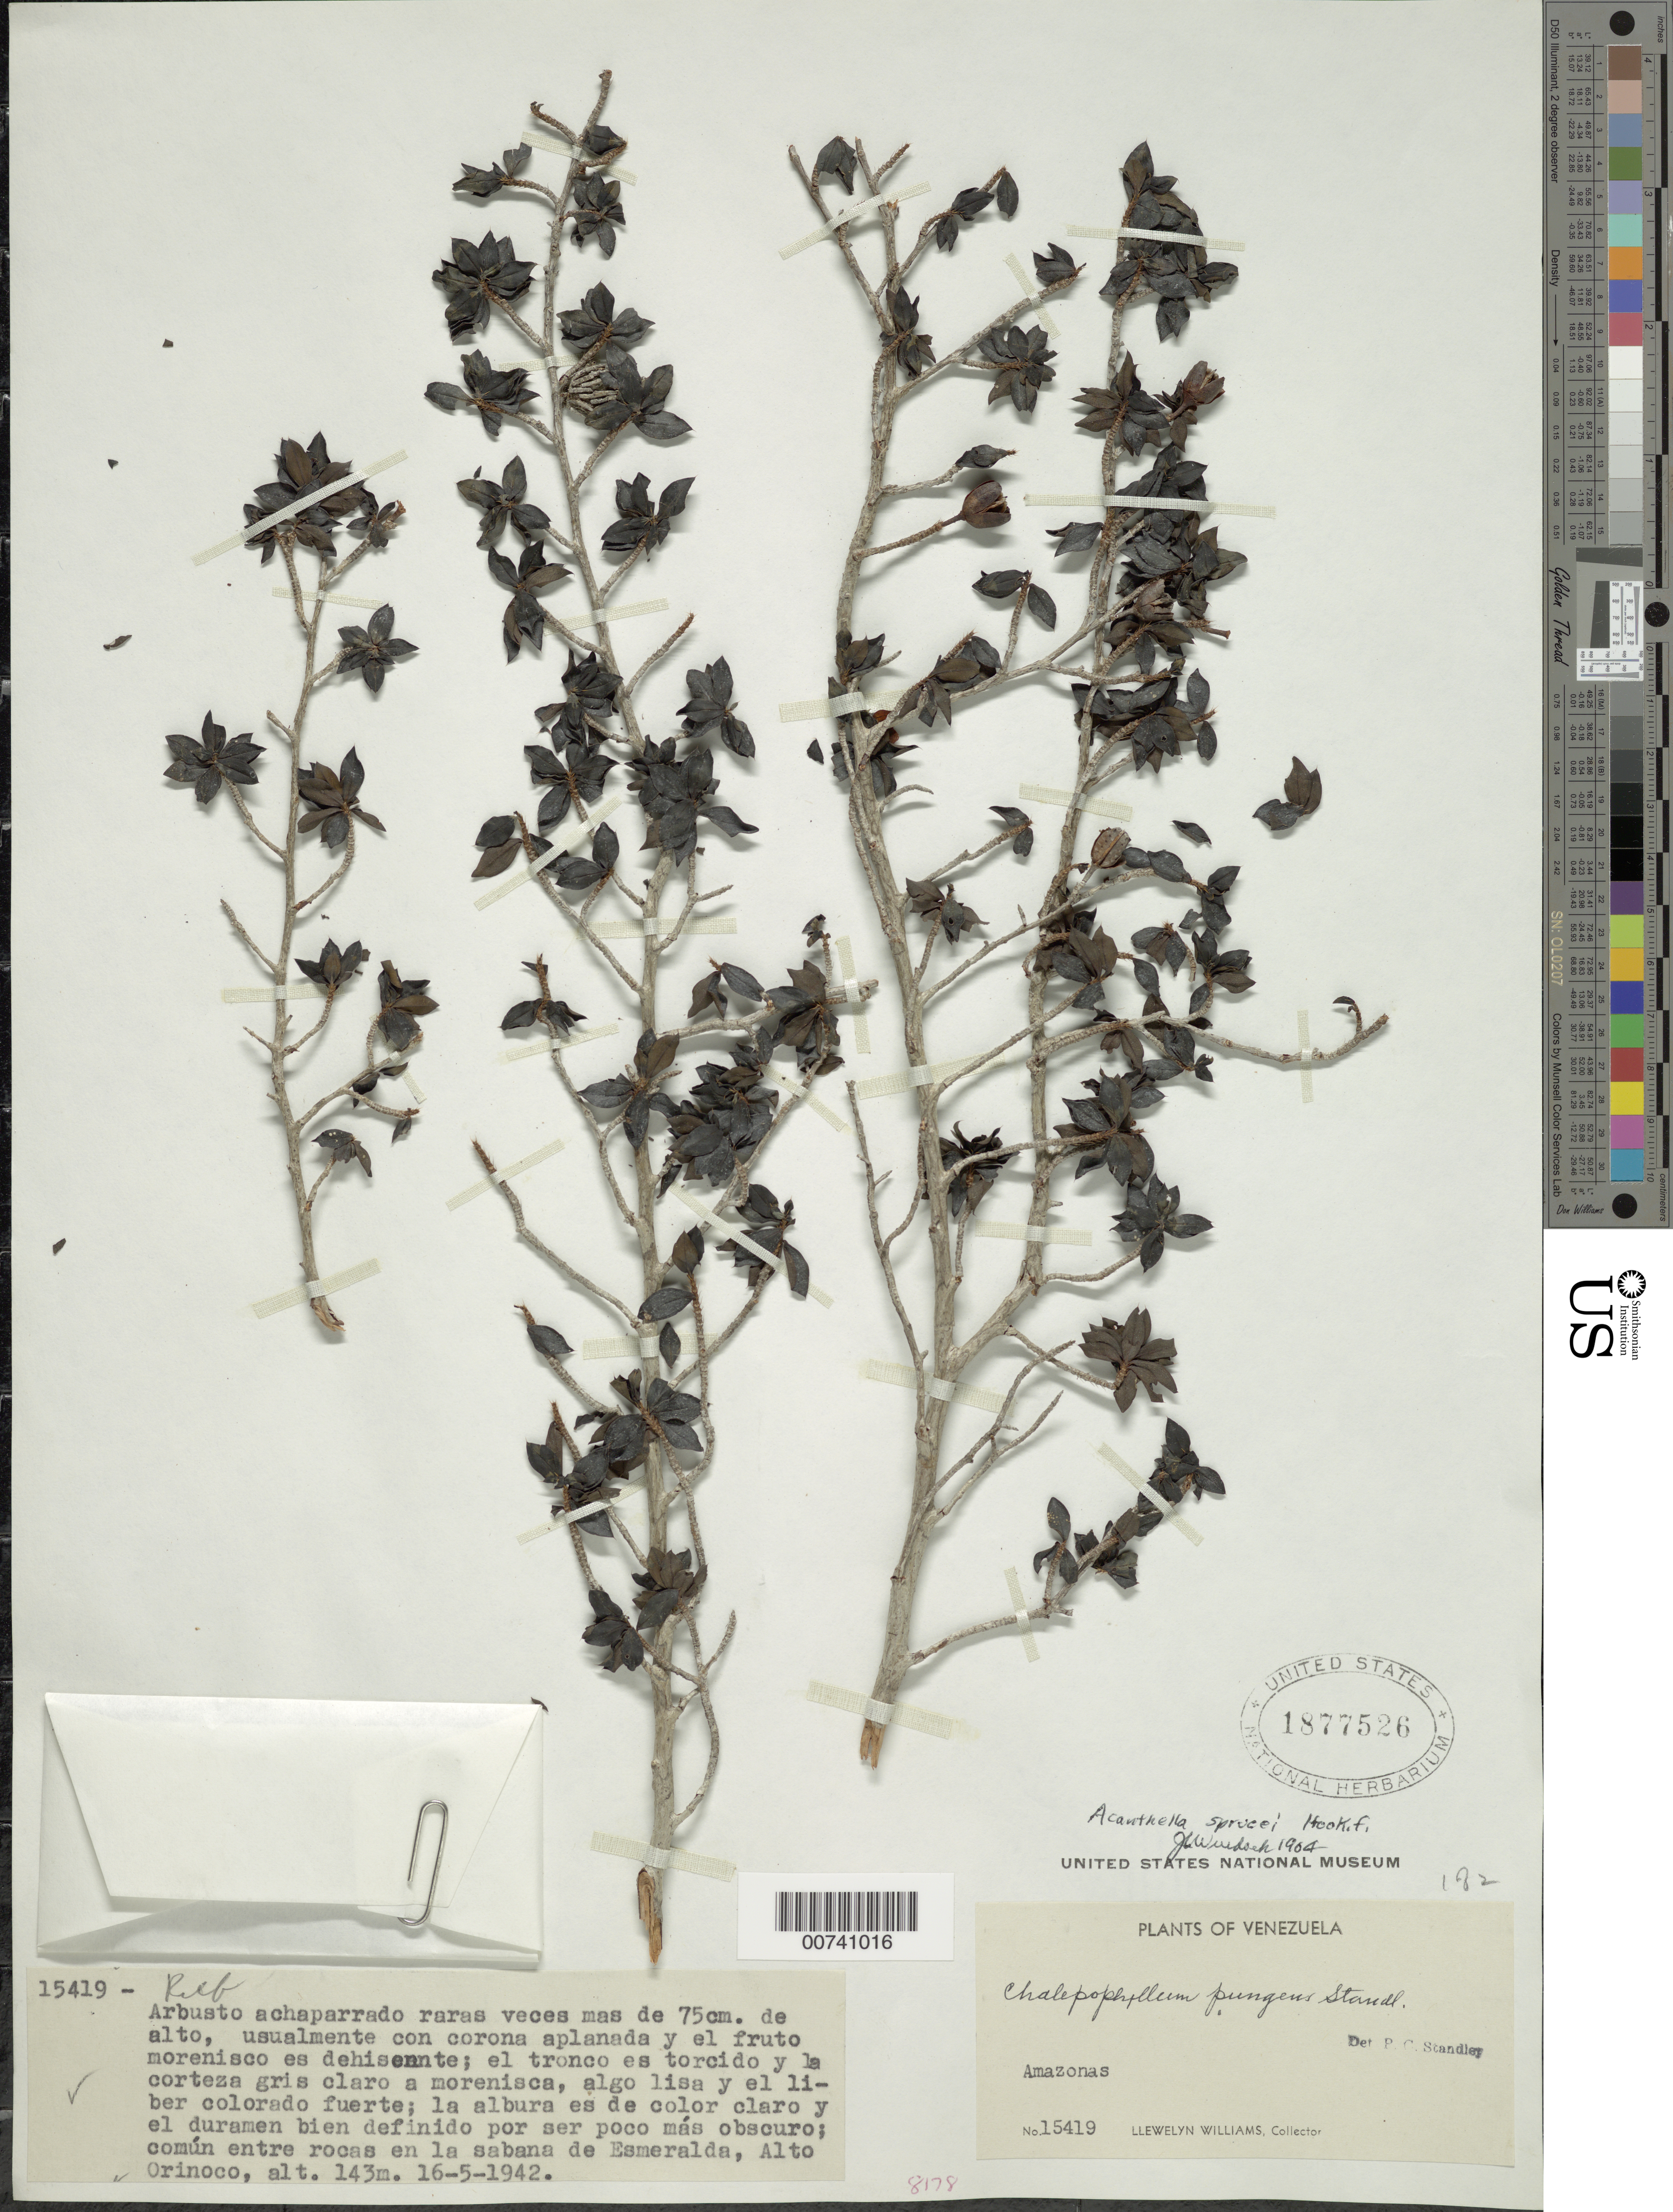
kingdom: Plantae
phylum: Tracheophyta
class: Magnoliopsida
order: Myrtales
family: Melastomataceae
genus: Acanthella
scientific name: Acanthella sprucei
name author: Benth. & Hook. f.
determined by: Wurdack, John J., (US), US (UNITED STATES)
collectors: Ll. Williams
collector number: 15419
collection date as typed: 16-May-42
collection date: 1942-05-16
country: Venezuela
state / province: Amazonas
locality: Esmeralda, Alto Orinoco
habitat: Among rocks in savanna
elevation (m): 143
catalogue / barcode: US 1877526